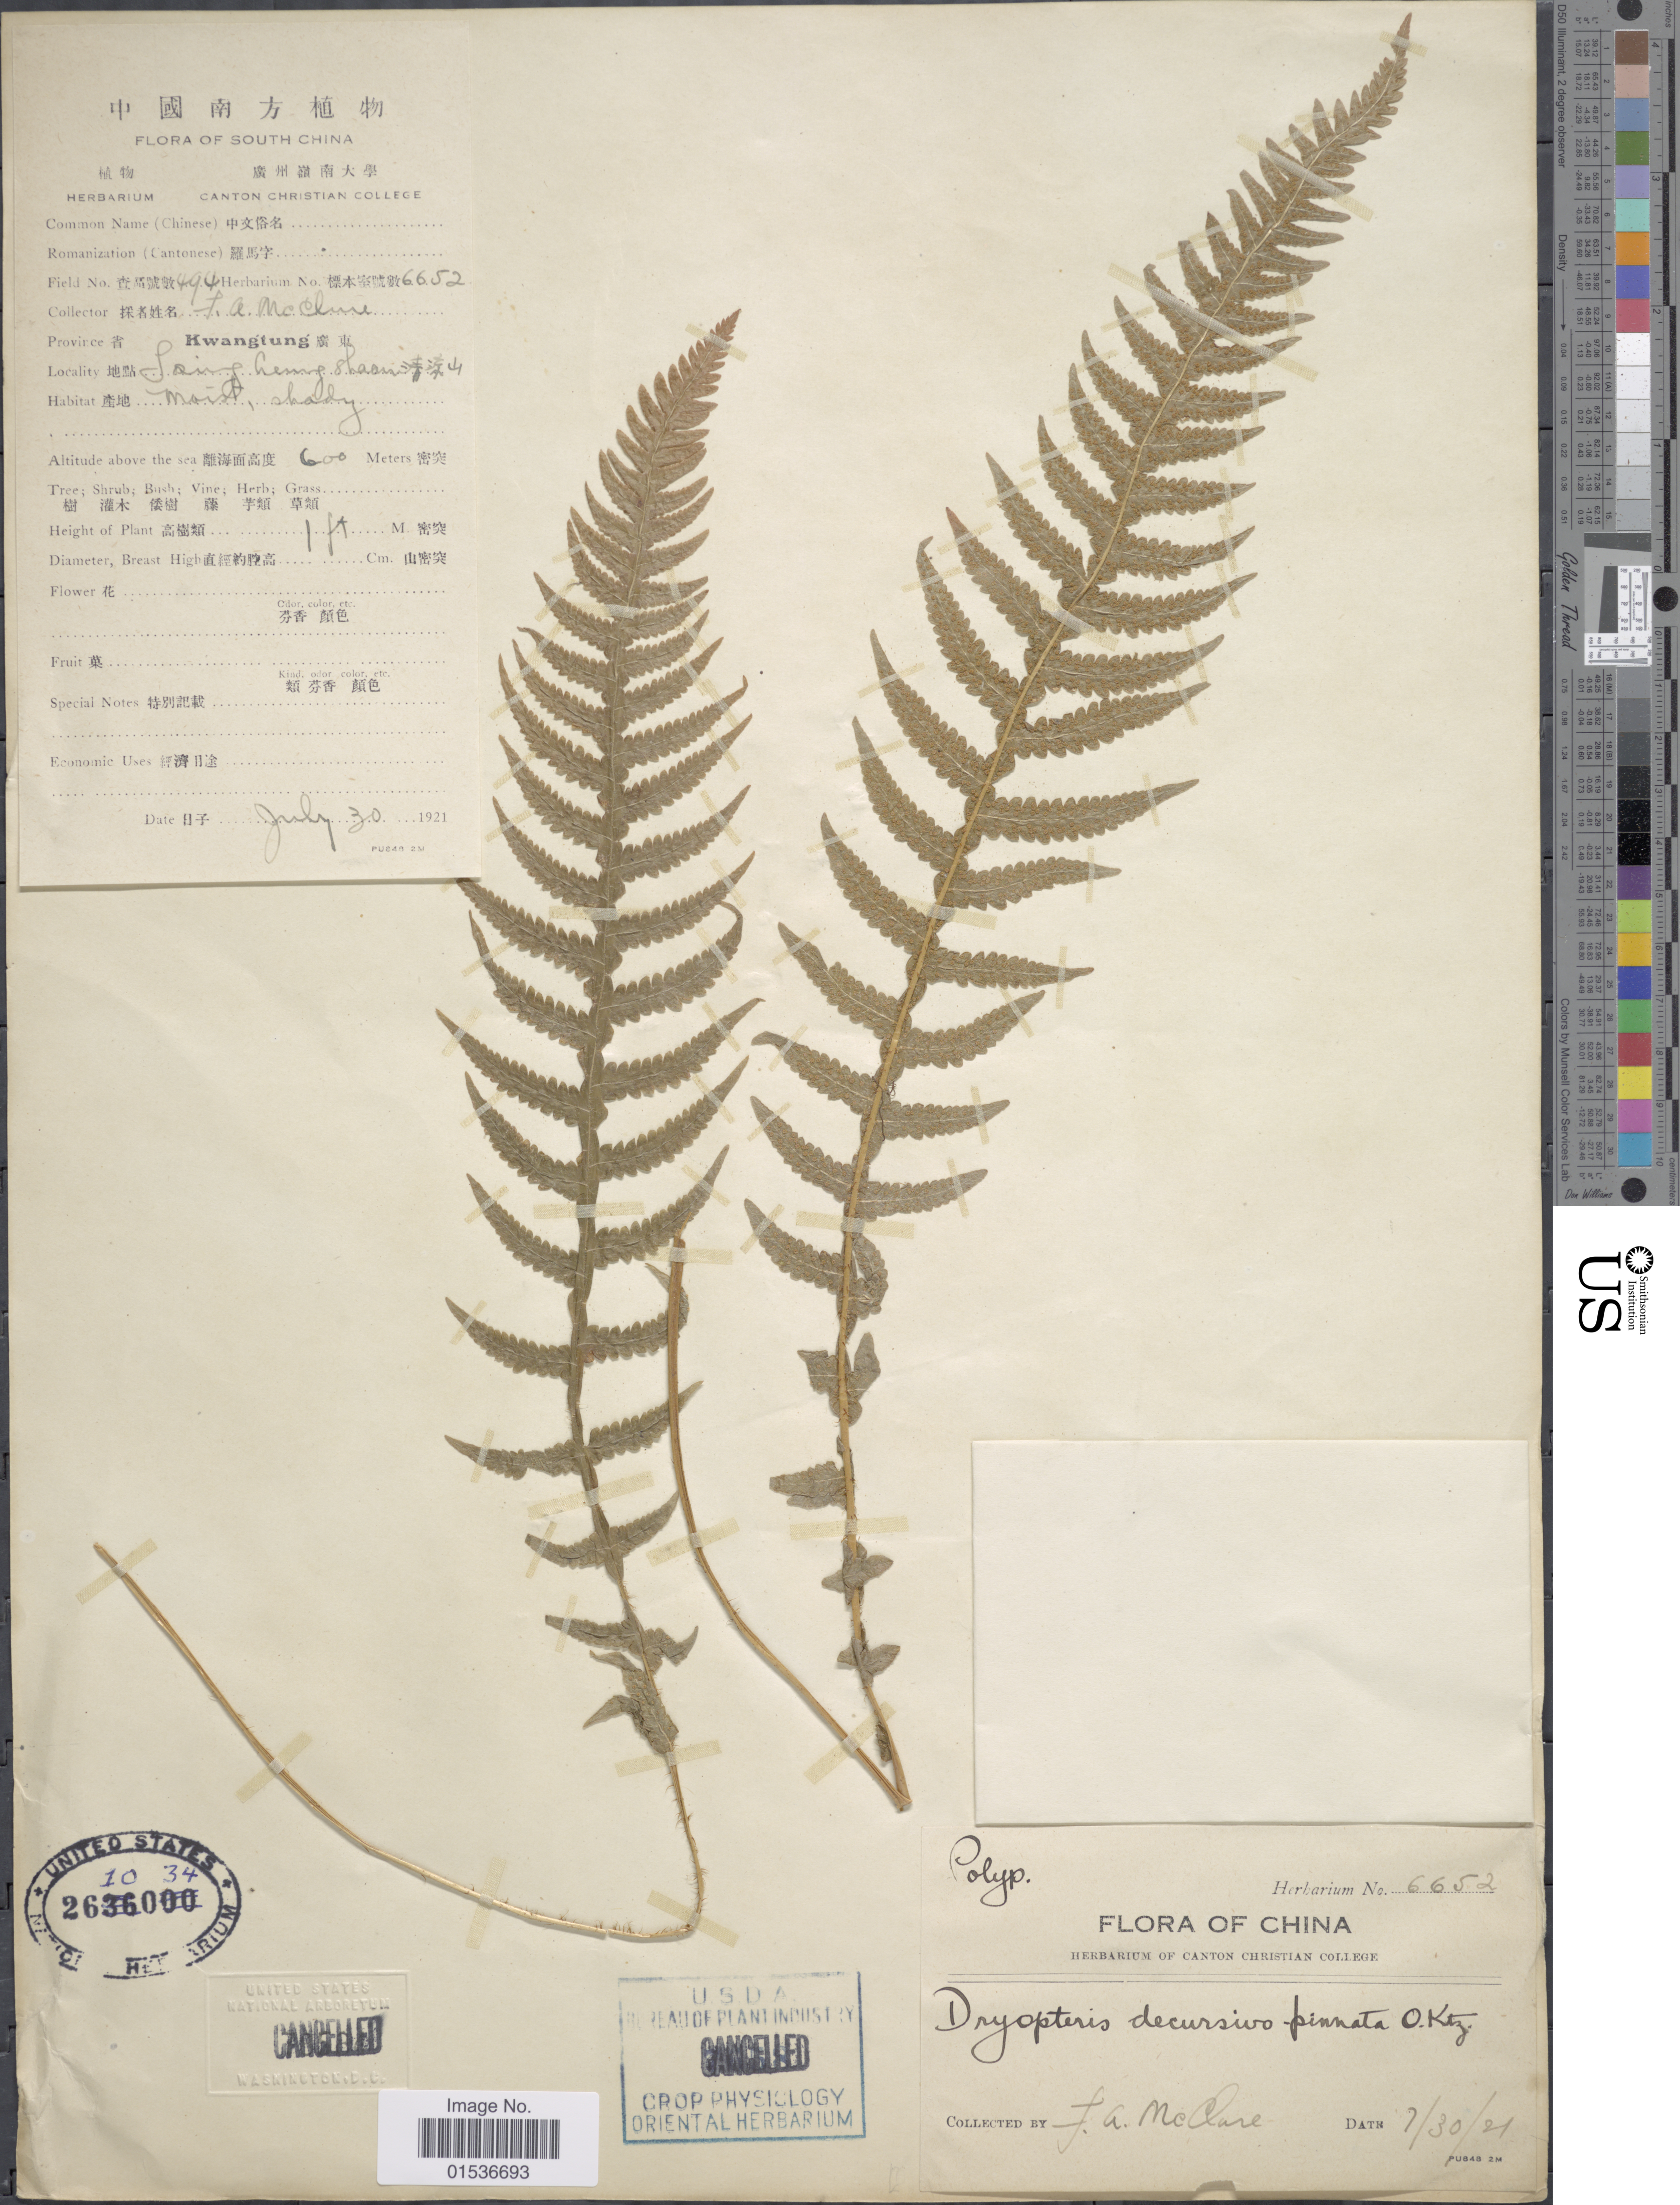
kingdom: Plantae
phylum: Tracheophyta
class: Polypodiopsida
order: Polypodiales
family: Thelypteridaceae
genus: Phegopteris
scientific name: Phegopteris decursivepinnata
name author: (H.C. Hall) Fée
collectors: F. A. McClure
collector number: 6652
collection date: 1921-07-30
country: China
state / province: Guangdong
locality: Kwangtung , Saing Leng Shaan.[interpreted]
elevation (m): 600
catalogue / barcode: US 2610034